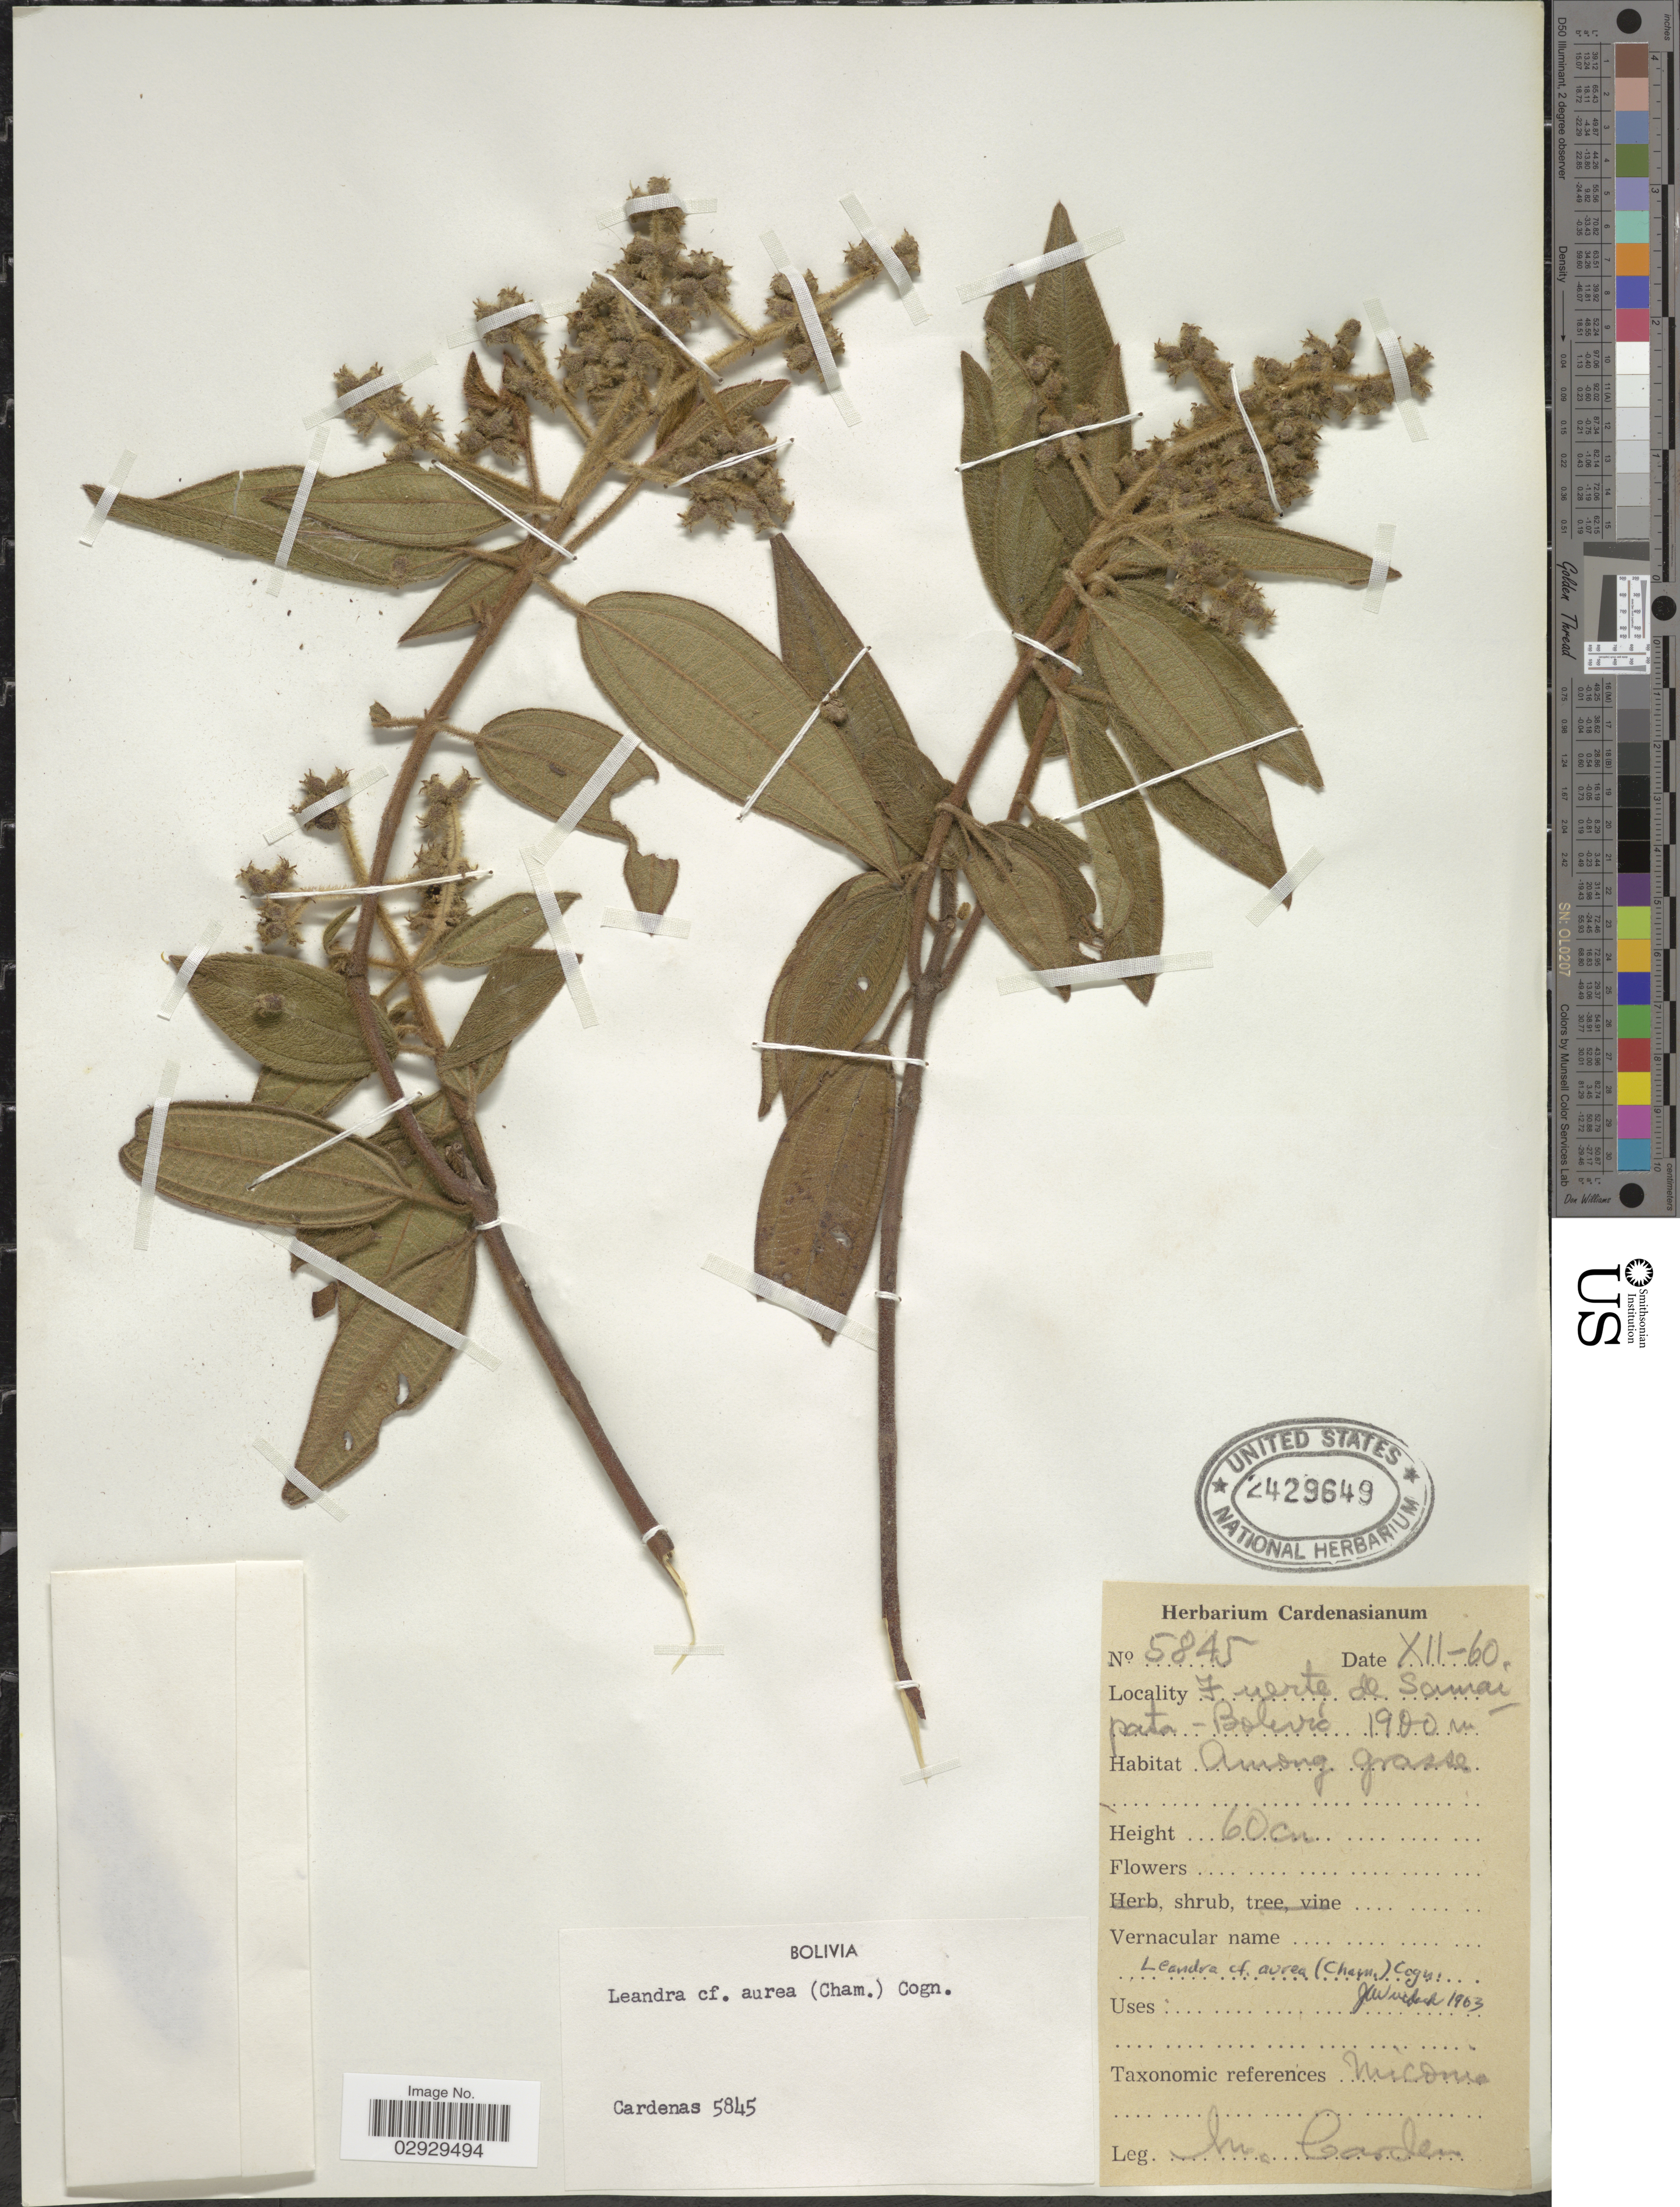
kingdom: Plantae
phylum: Tracheophyta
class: Magnoliopsida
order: Myrtales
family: Melastomataceae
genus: Leandra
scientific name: Leandra aurea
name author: (Cham.) Cogn.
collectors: M. Cárdenas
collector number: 5845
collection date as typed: Transcribed d/m/y: /12/60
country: Bolivia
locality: Fuerte de Samaipata.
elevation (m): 1900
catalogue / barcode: US 2429649